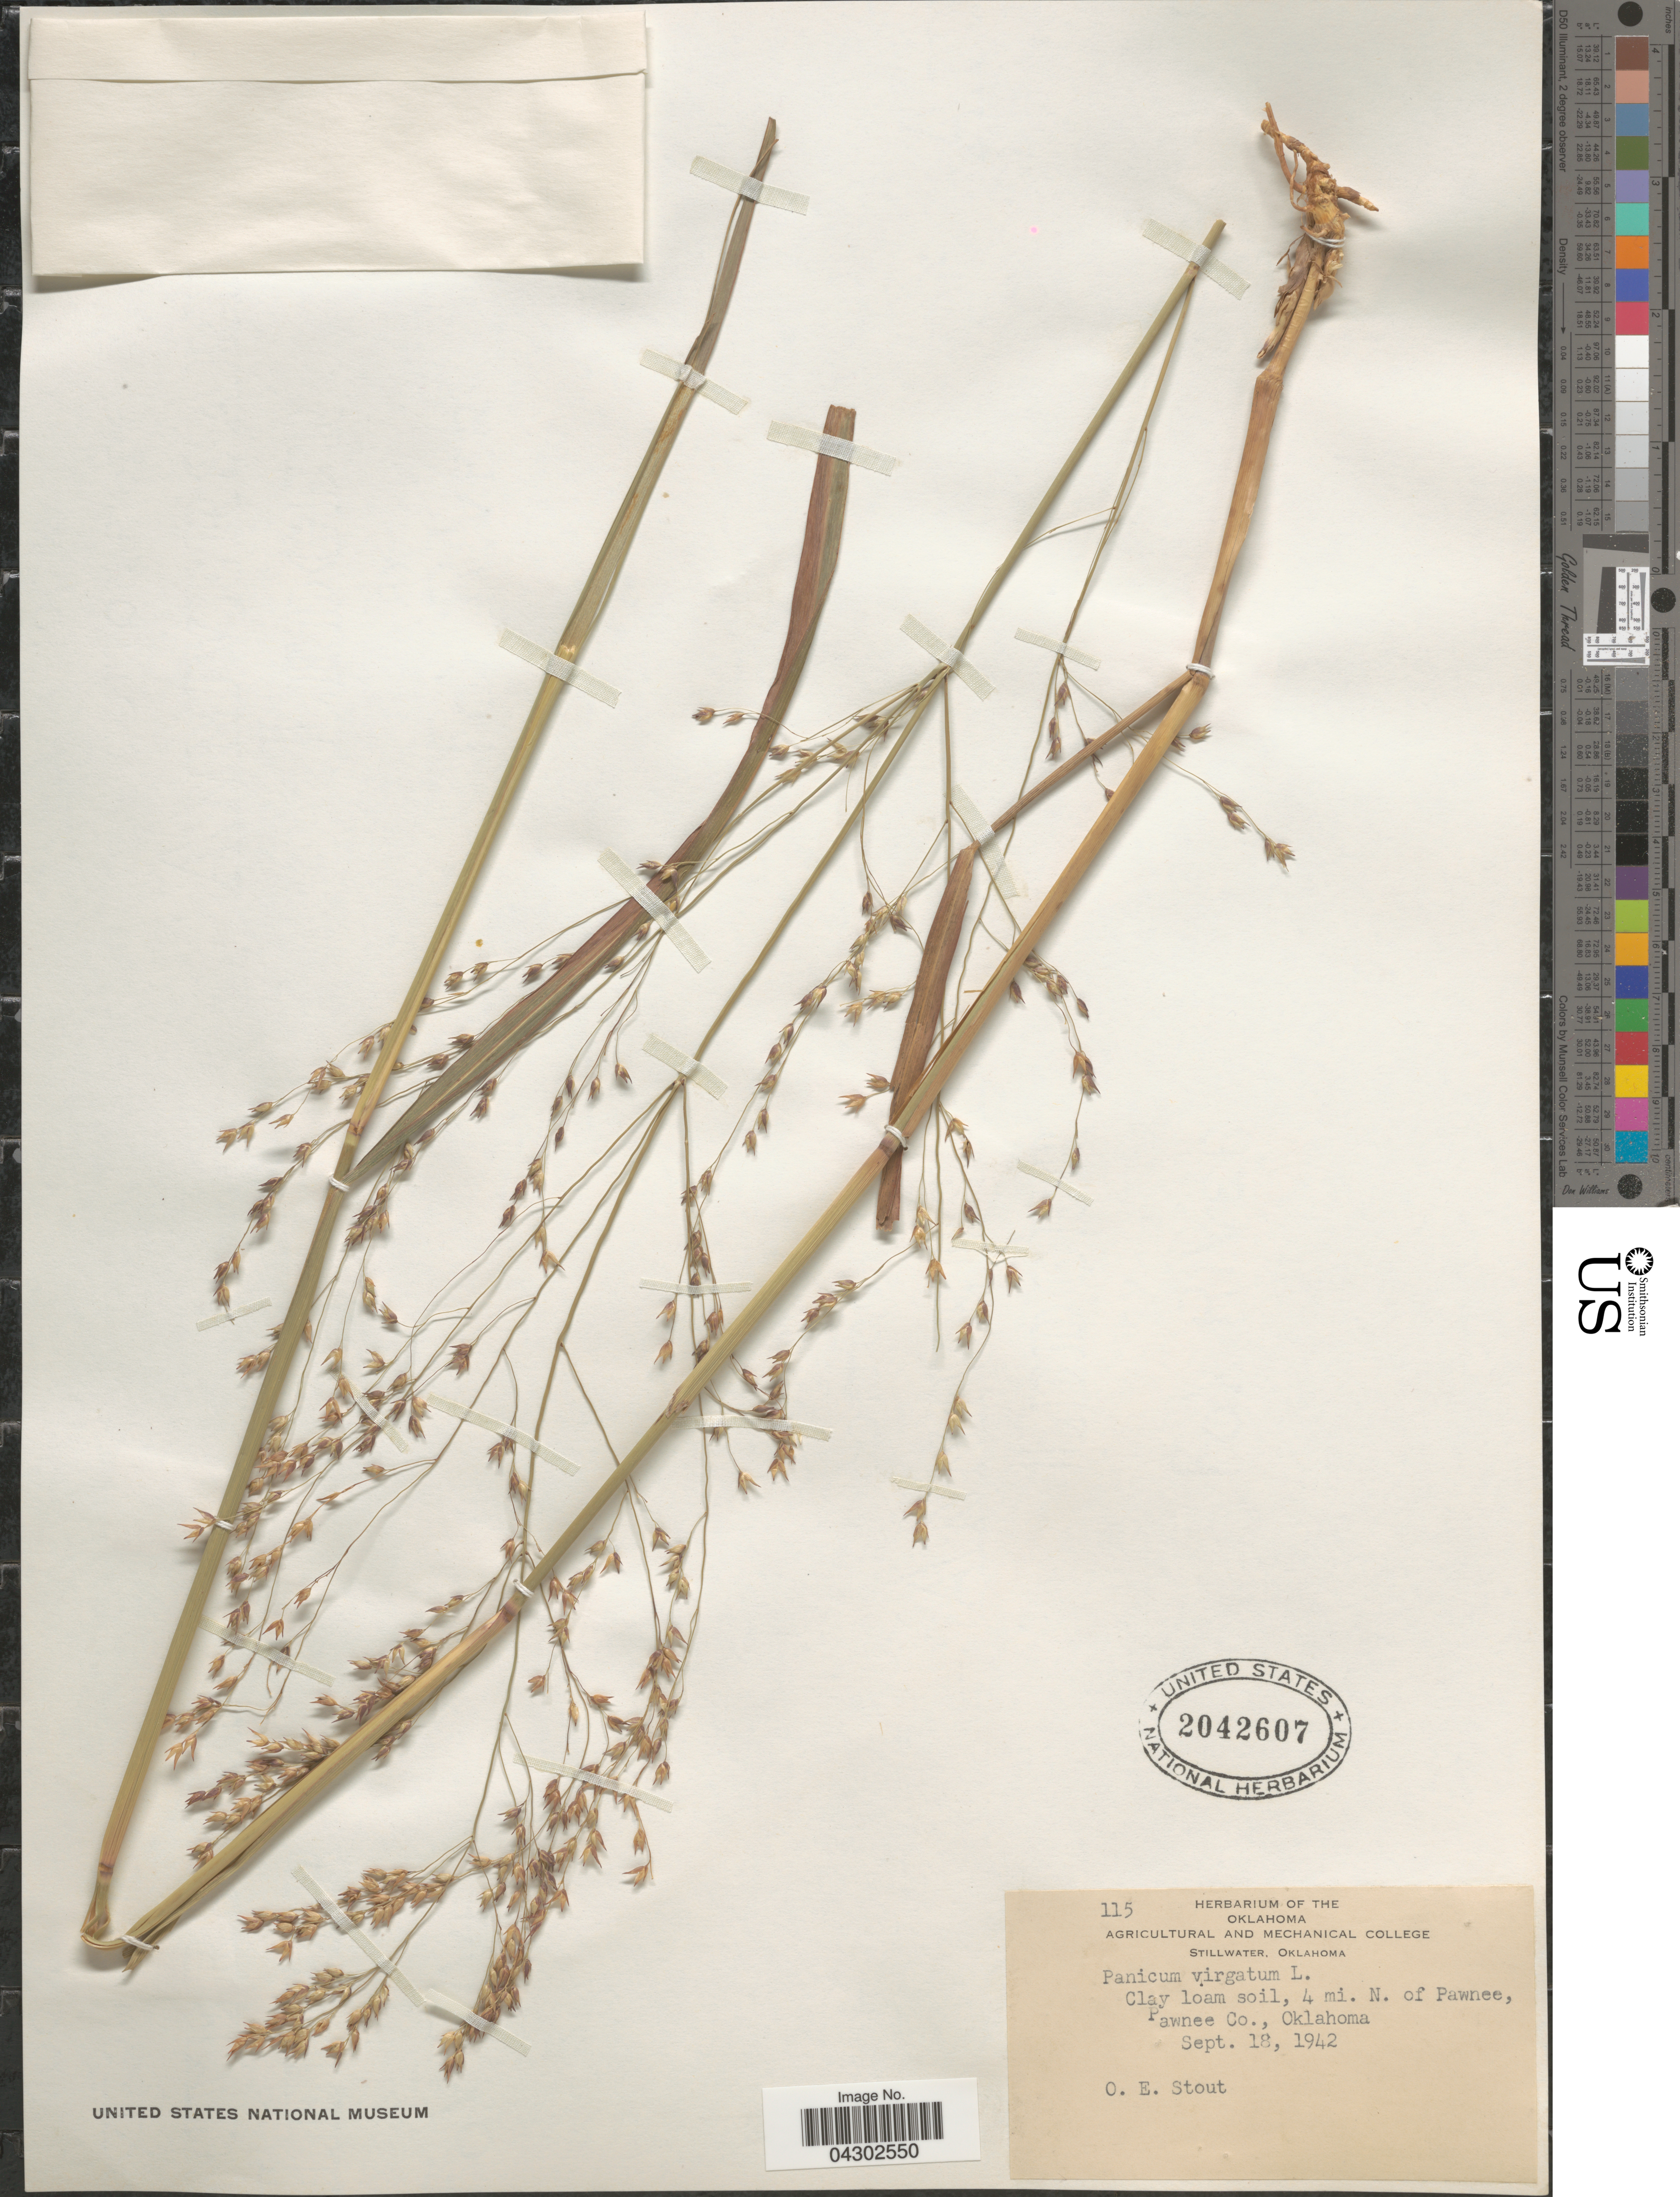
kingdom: Plantae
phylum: Tracheophyta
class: Liliopsida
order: Poales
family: Poaceae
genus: Panicum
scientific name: Panicum virgatum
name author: L.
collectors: O. Stout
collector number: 115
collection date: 1942-09-18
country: United States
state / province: Oklahoma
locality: Clay loam soil, 4 mi. N. of Pawnee, Pawnee Co.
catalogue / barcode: US 2042607